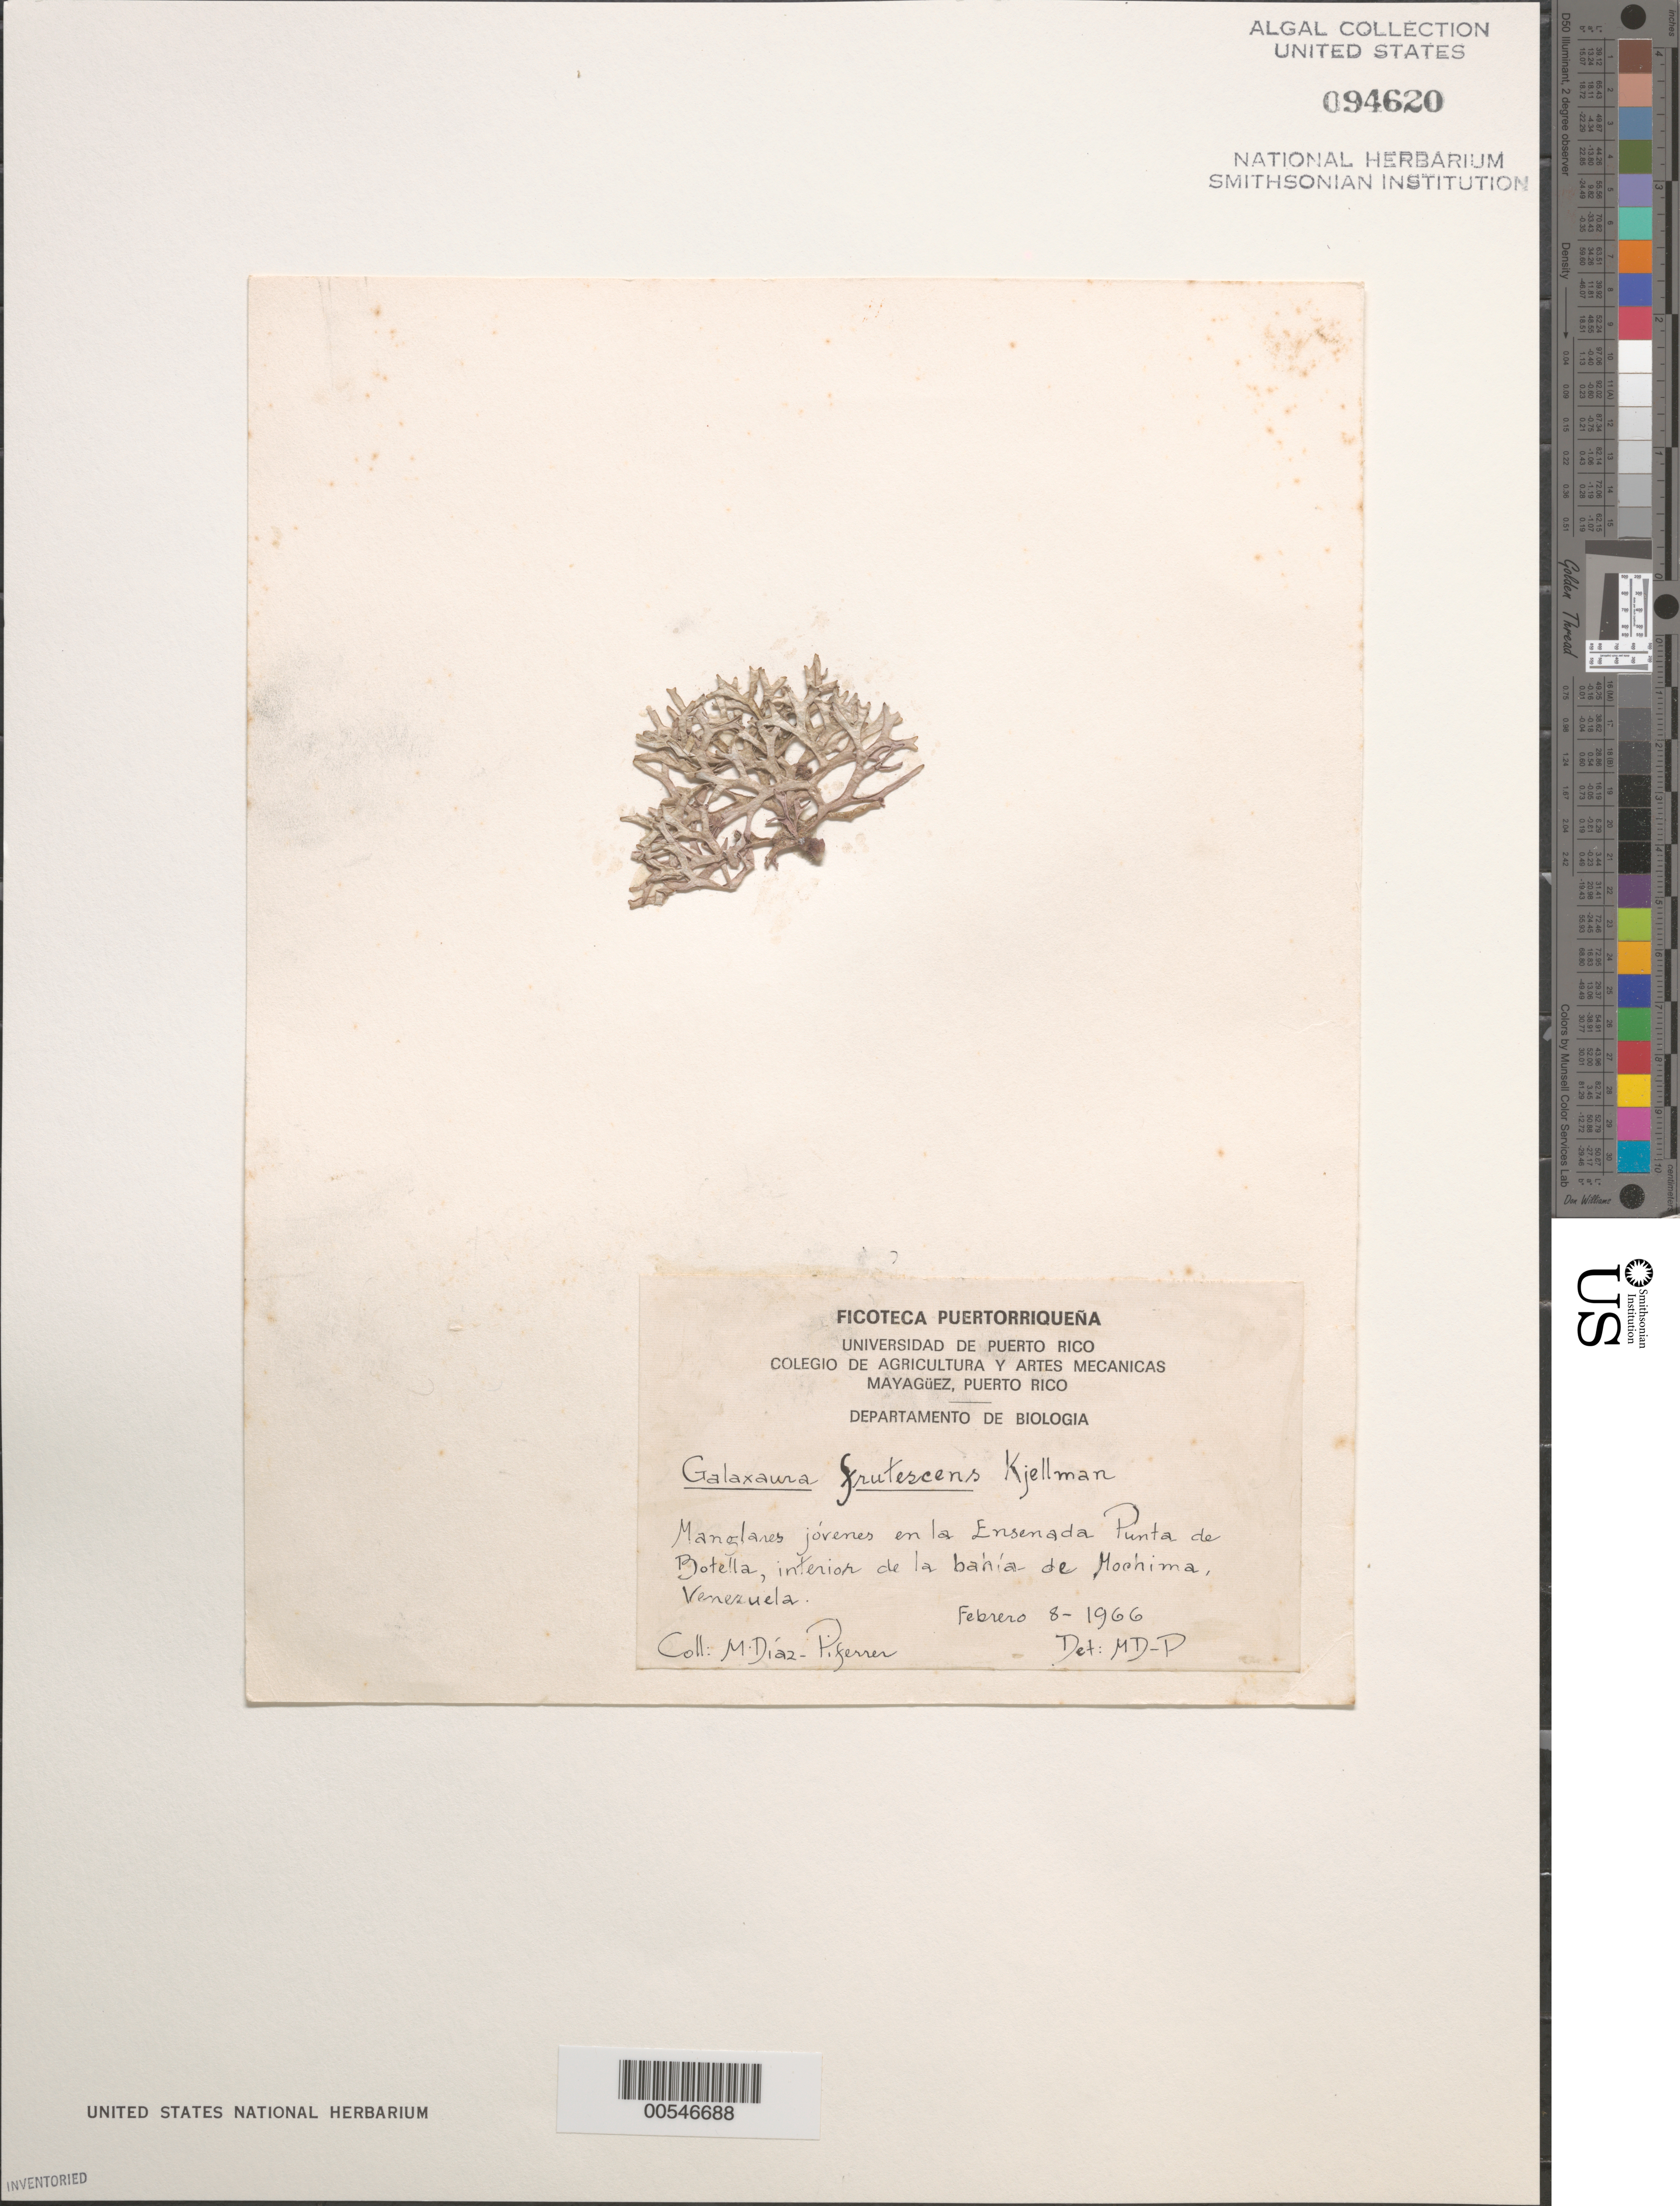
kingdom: Plantae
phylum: Rhodophyta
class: Florideophyceae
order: Nemaliales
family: Galaxauraceae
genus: Galaxaura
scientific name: Galaxaura frutescens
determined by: Diaz-Piferrer, M.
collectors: M. Diaz-Piferrer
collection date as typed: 08 Feb 1966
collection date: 1966-02-08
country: Venezuela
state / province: Sucre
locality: Bahia de mochima, ensenada punta de botella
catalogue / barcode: US 94620